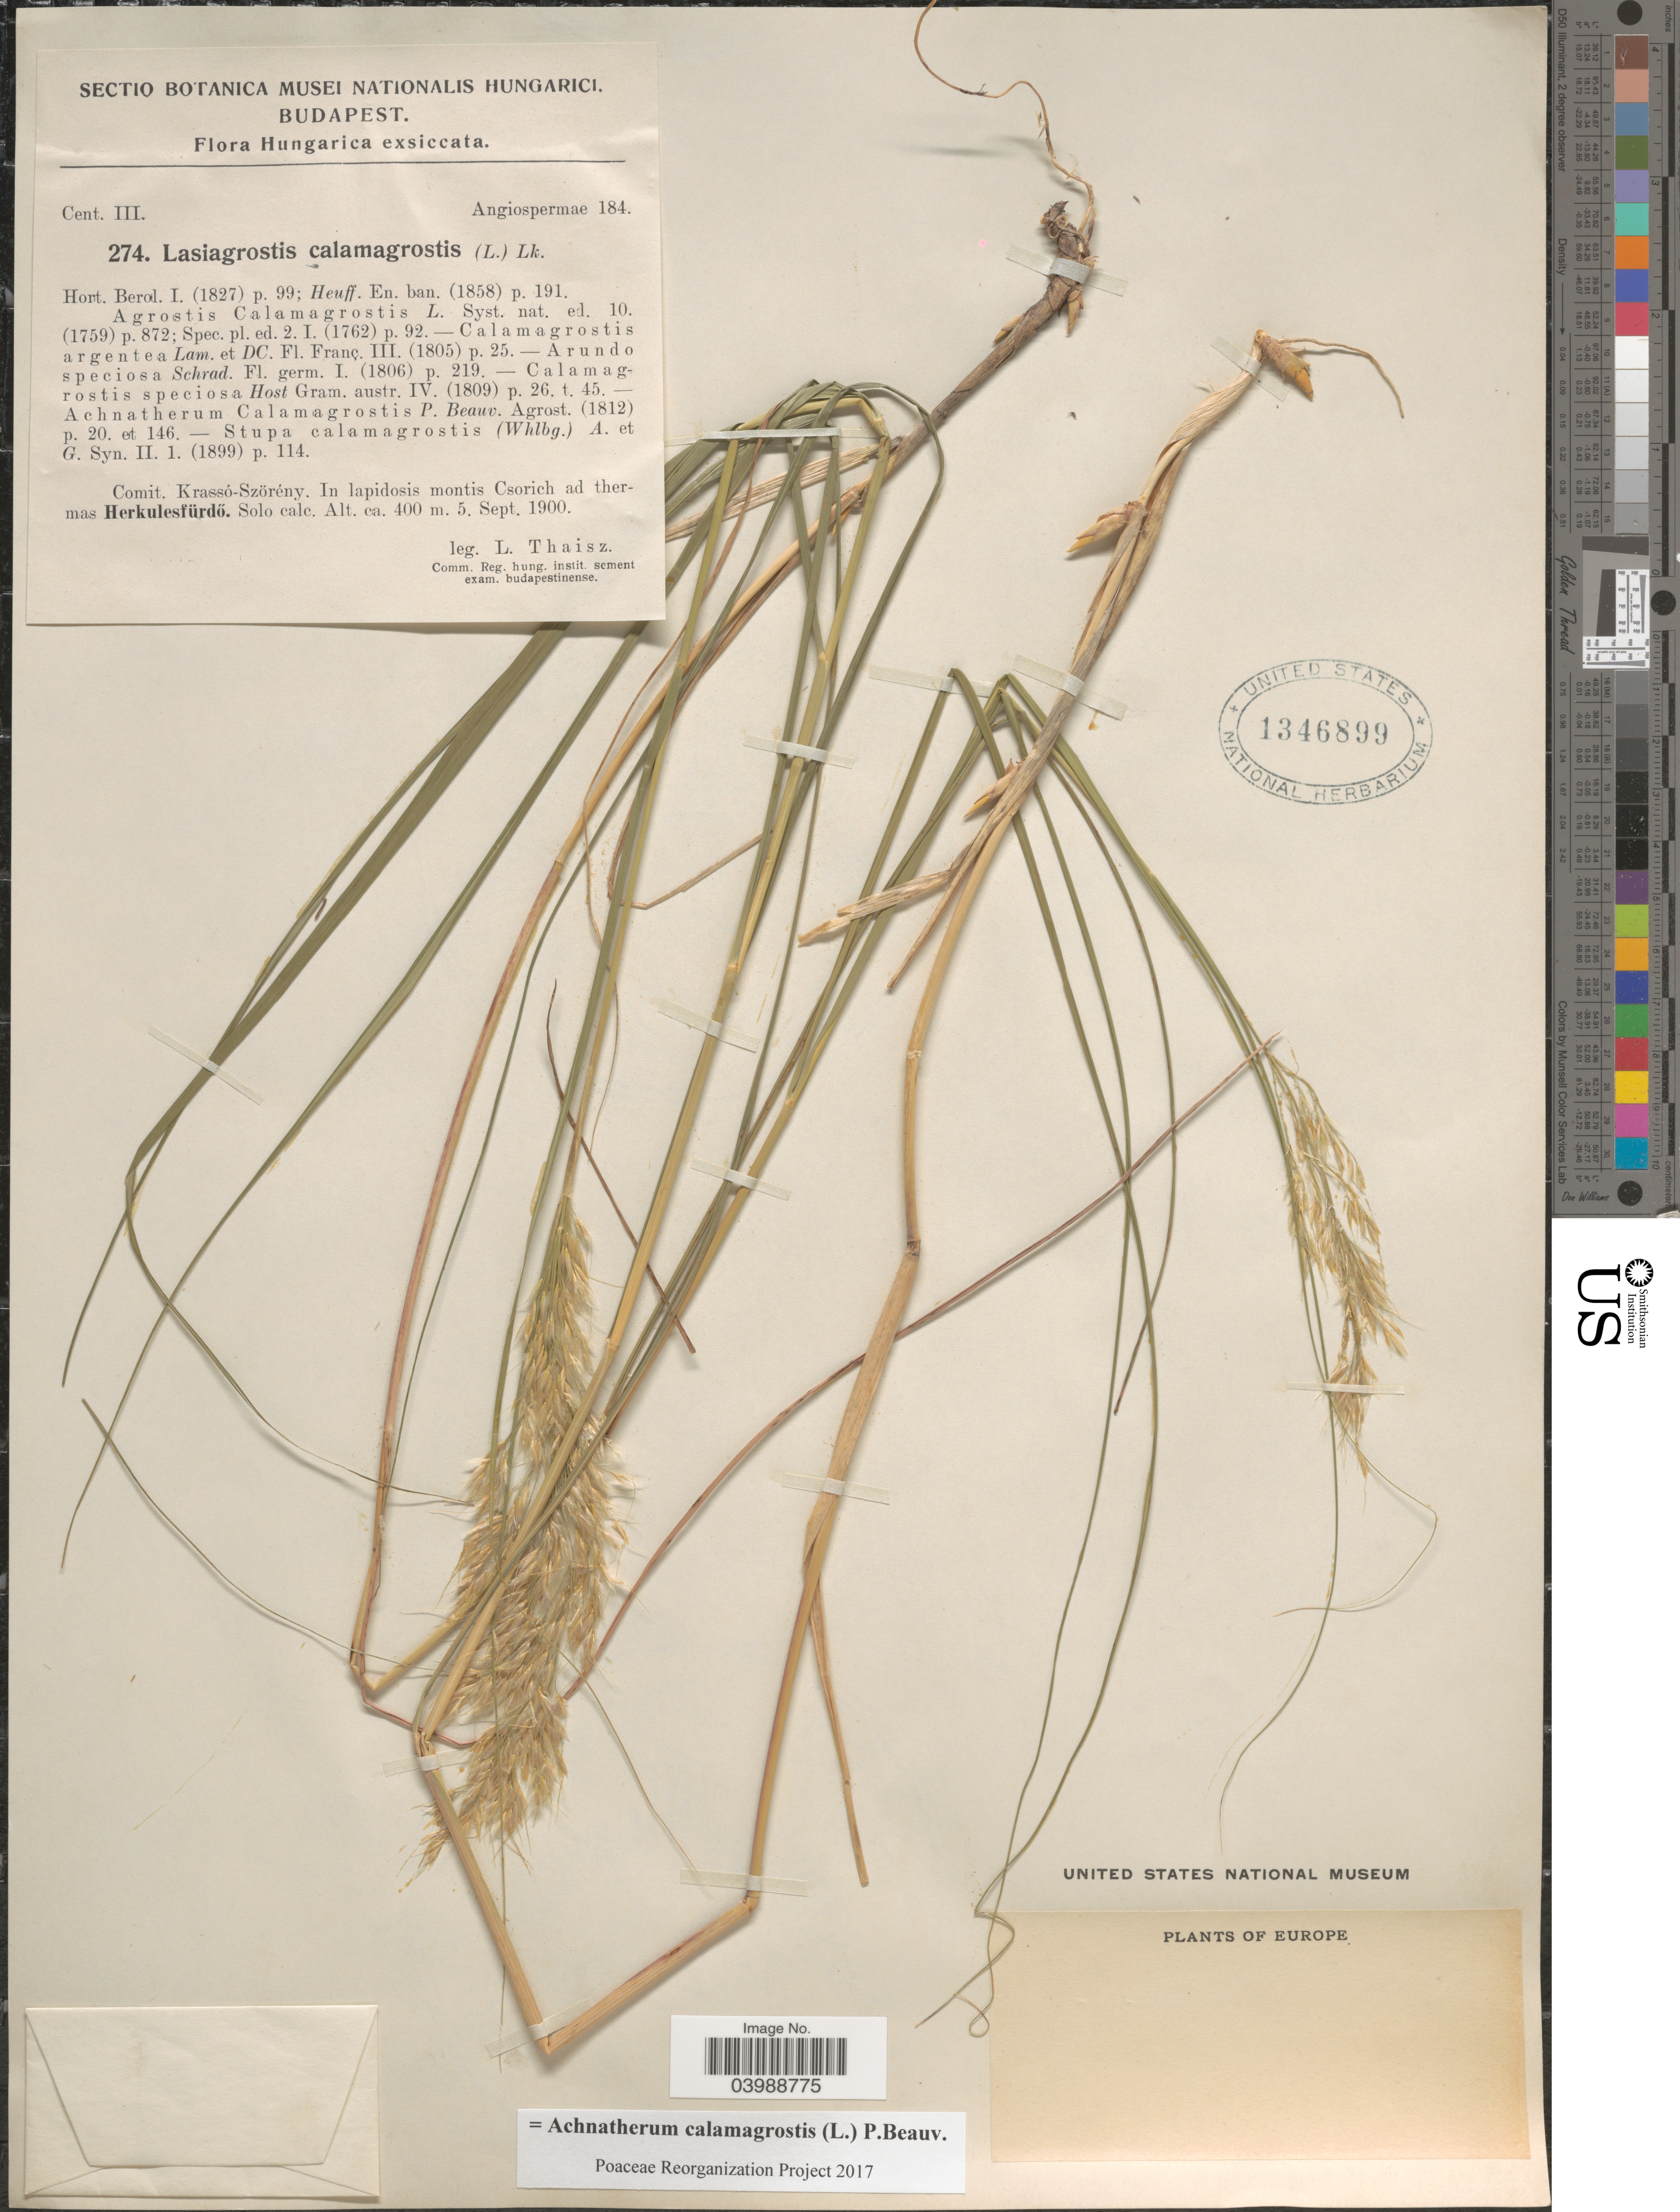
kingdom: Plantae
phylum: Tracheophyta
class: Liliopsida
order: Poales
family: Poaceae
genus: Achnatherum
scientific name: Achnatherum calamagrostis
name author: (L.) P. Beauv.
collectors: L. Thaisz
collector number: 274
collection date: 1900-09-05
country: Romania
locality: Hungarica. Comit. Krassó-Szörény. In lapidosis montis Csorich ad thermas Herkulesfürdö. Solo calc.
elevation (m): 400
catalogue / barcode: US 1346899